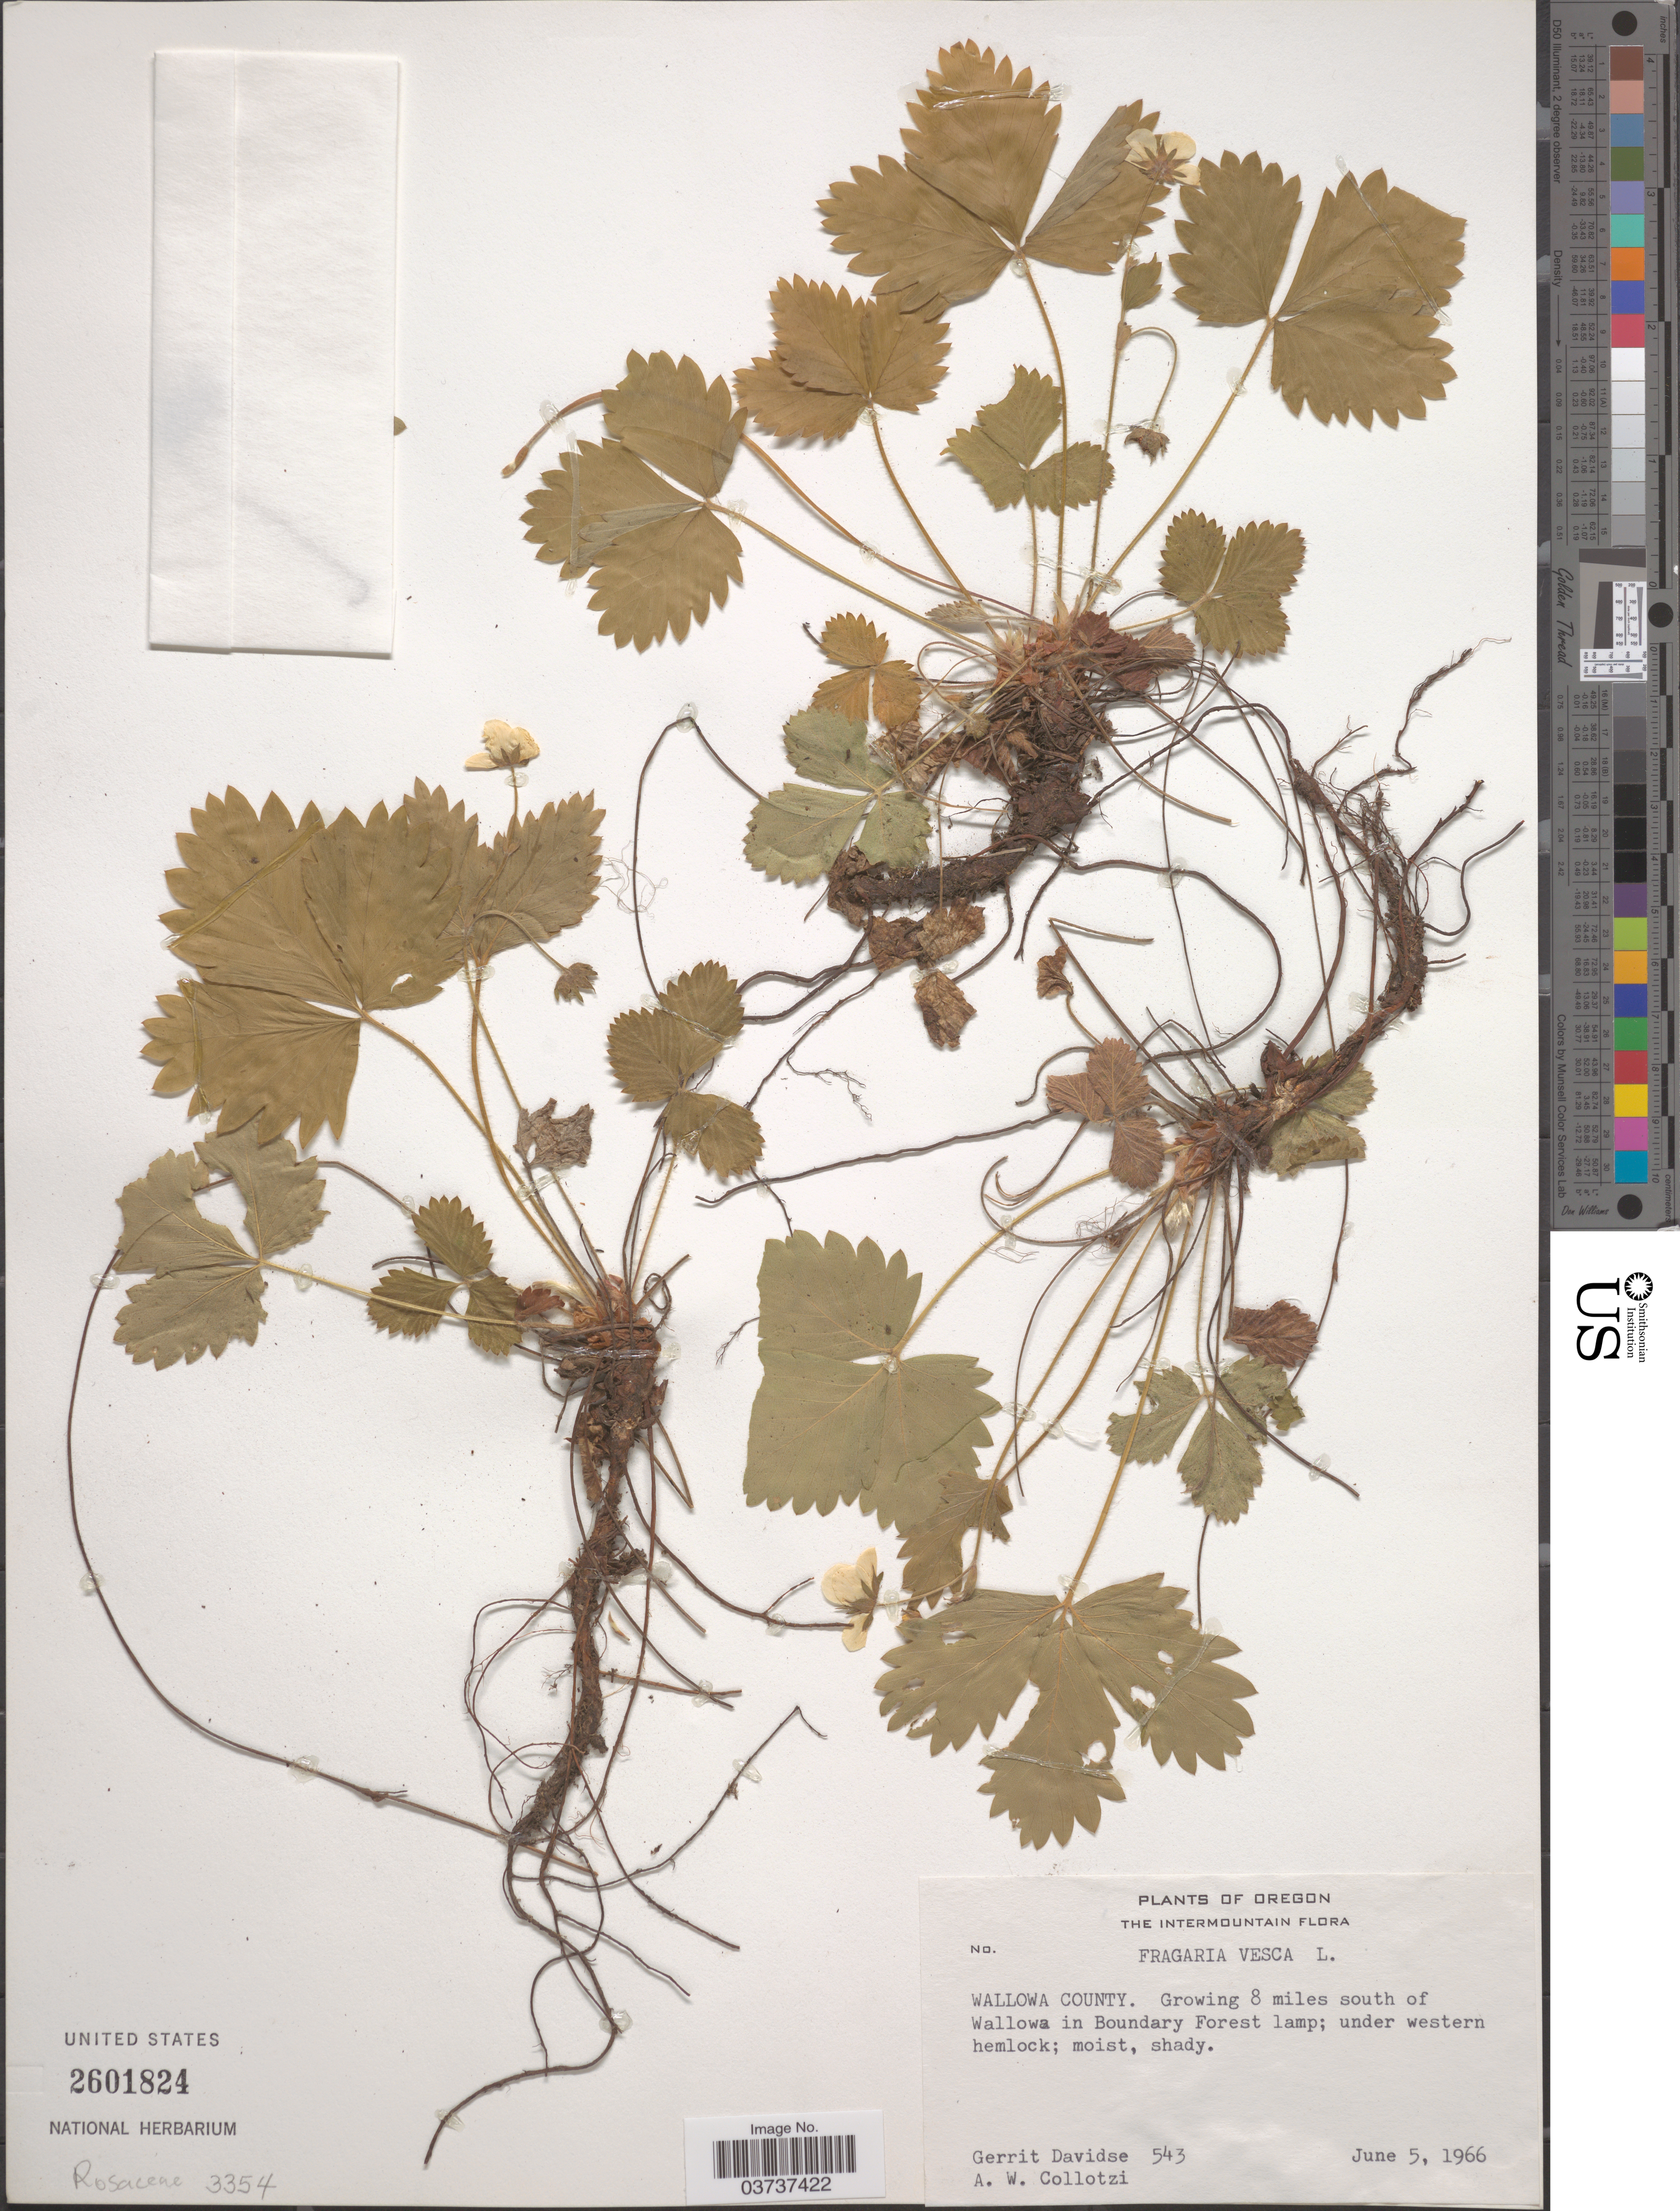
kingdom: Plantae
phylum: Tracheophyta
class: Magnoliopsida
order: Rosales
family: Rosaceae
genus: Fragaria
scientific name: Fragaria vesca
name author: L.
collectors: G. Davidse & A. W. Collotzi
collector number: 543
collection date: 1966-06-05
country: United States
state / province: Oregon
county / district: Wallowa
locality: The Intermountain. Wallowa County. Growing 8 miles south of Wallowa in Boundary Forest lamp; under western hemlock.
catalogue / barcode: US 2601824